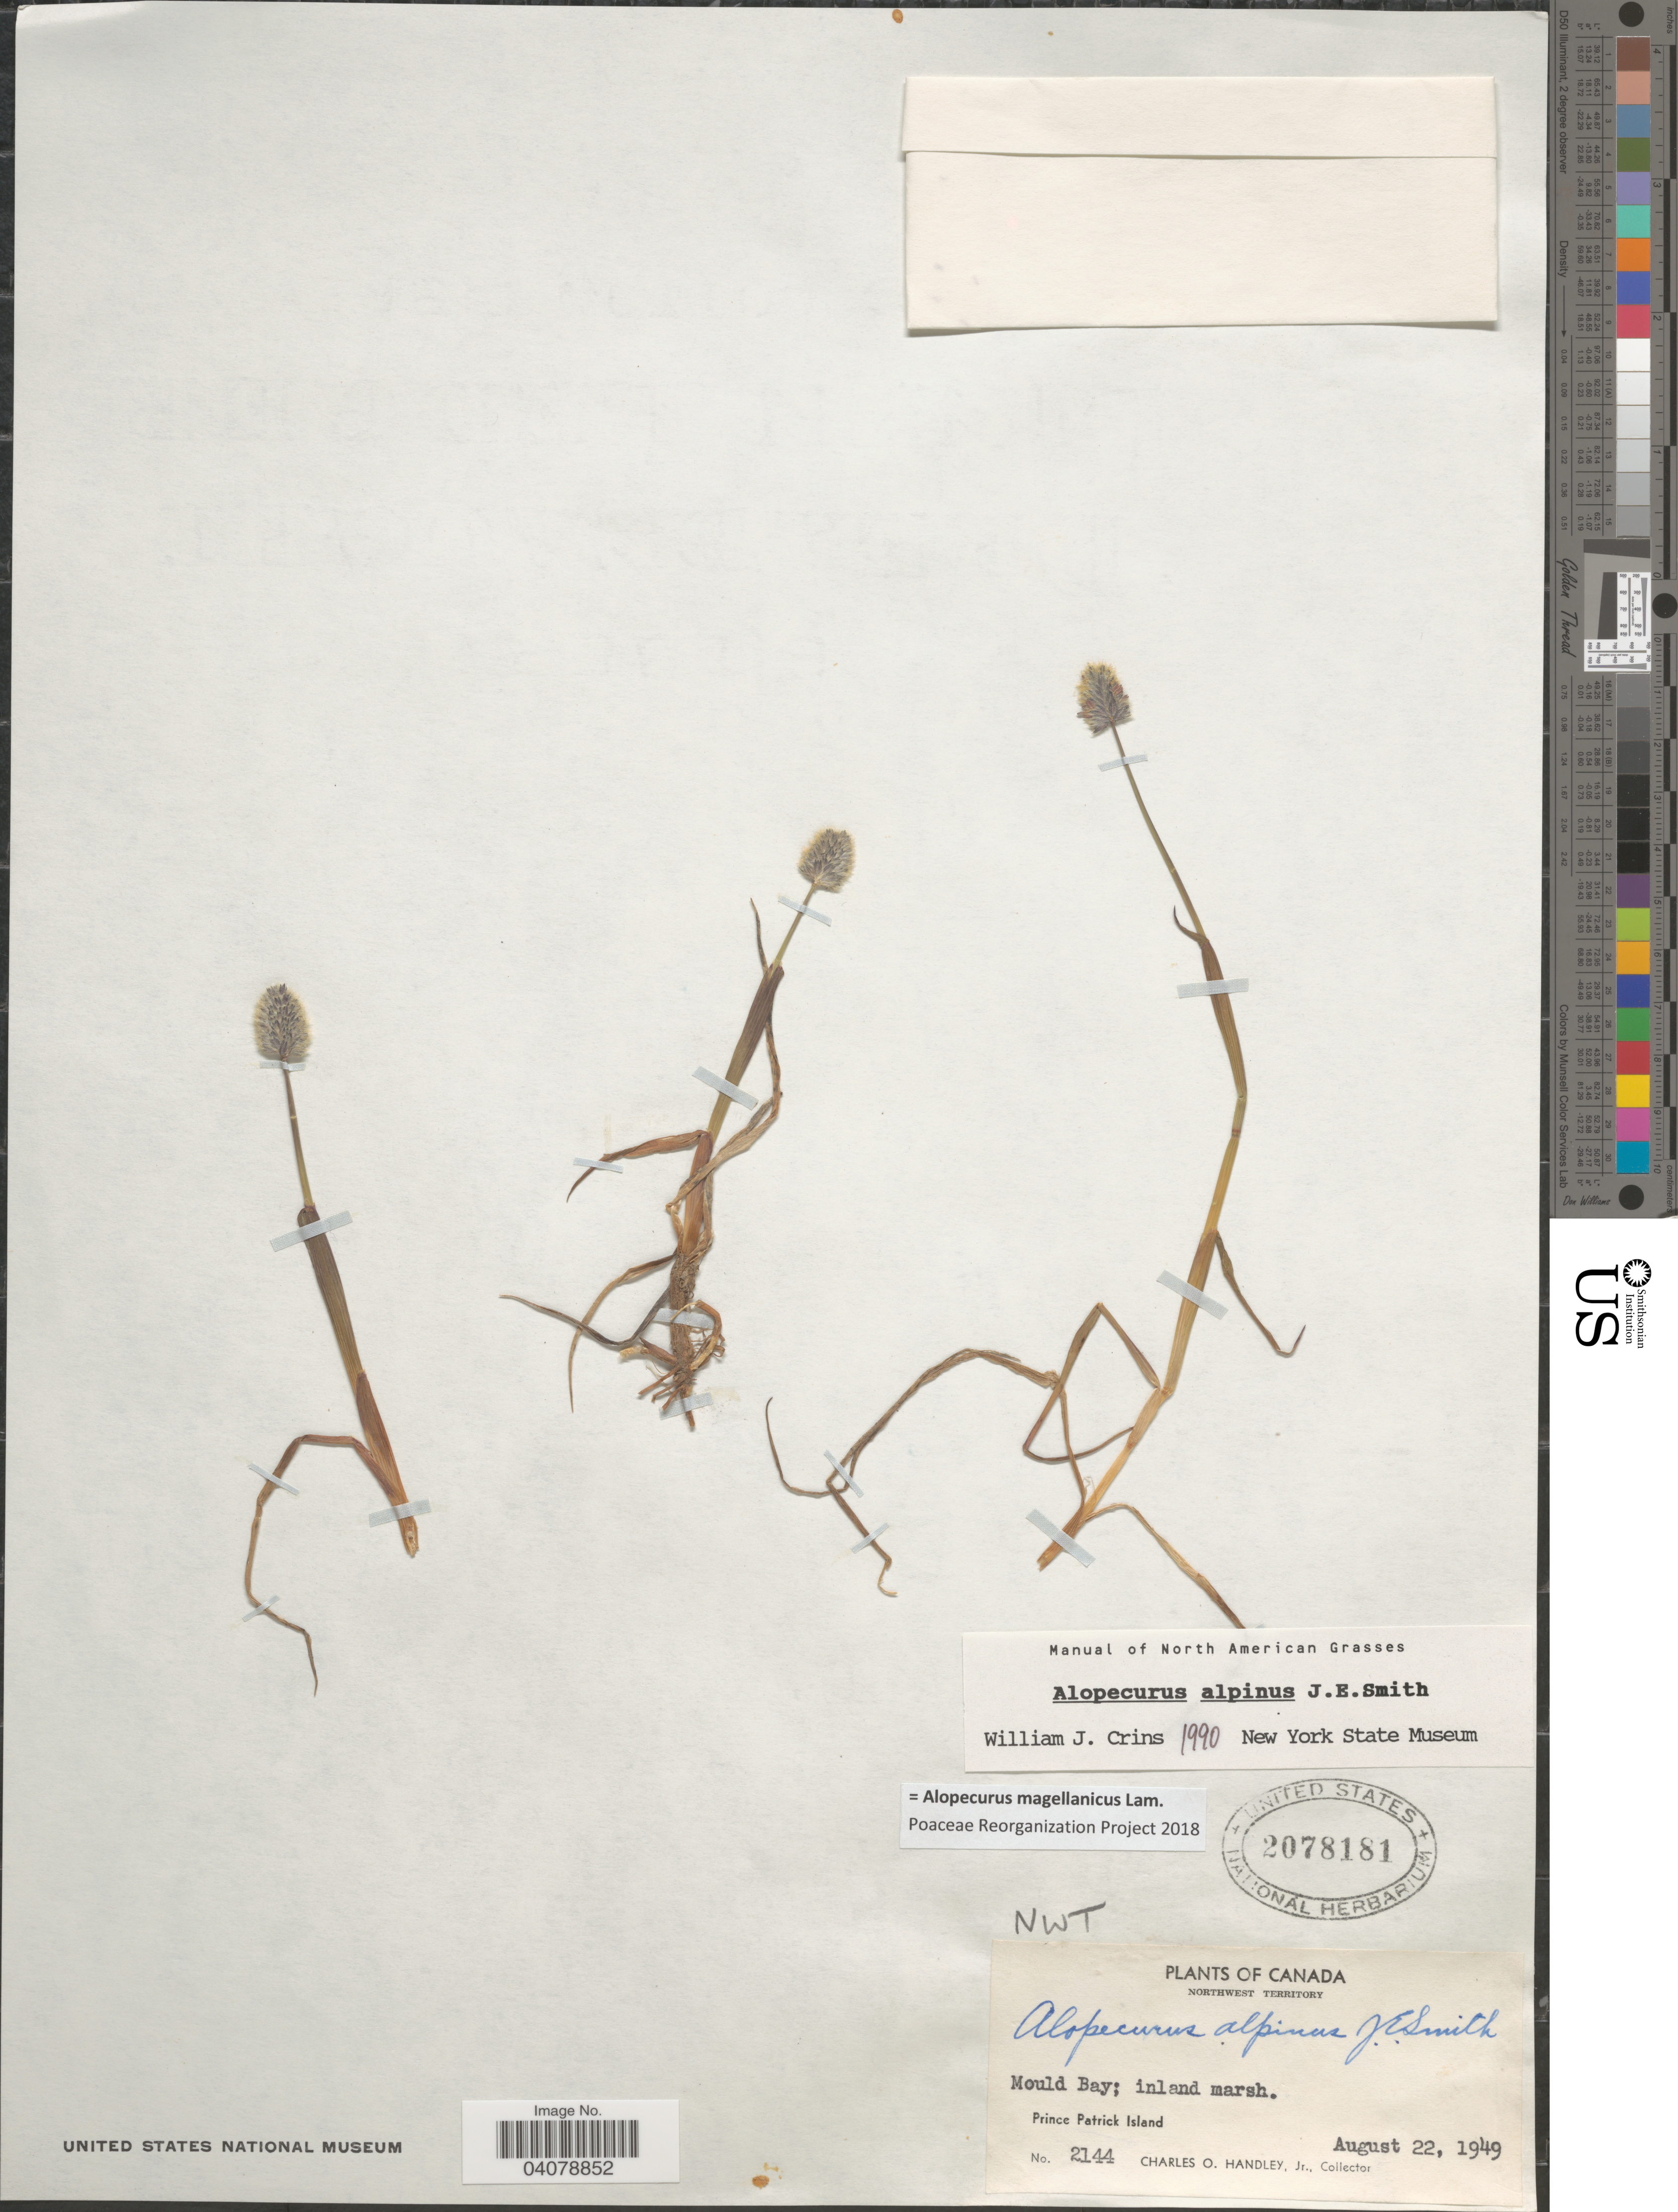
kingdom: Plantae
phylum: Tracheophyta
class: Liliopsida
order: Poales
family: Poaceae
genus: Alopecurus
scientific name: Alopecurus magellanicus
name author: Lam.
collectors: C. Handley Jr.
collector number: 2144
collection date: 1949-08-22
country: Canada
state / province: Northwest Territories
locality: Northwest Territory. Mould Bay. Prince Patrick Island.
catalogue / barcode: US 2078181